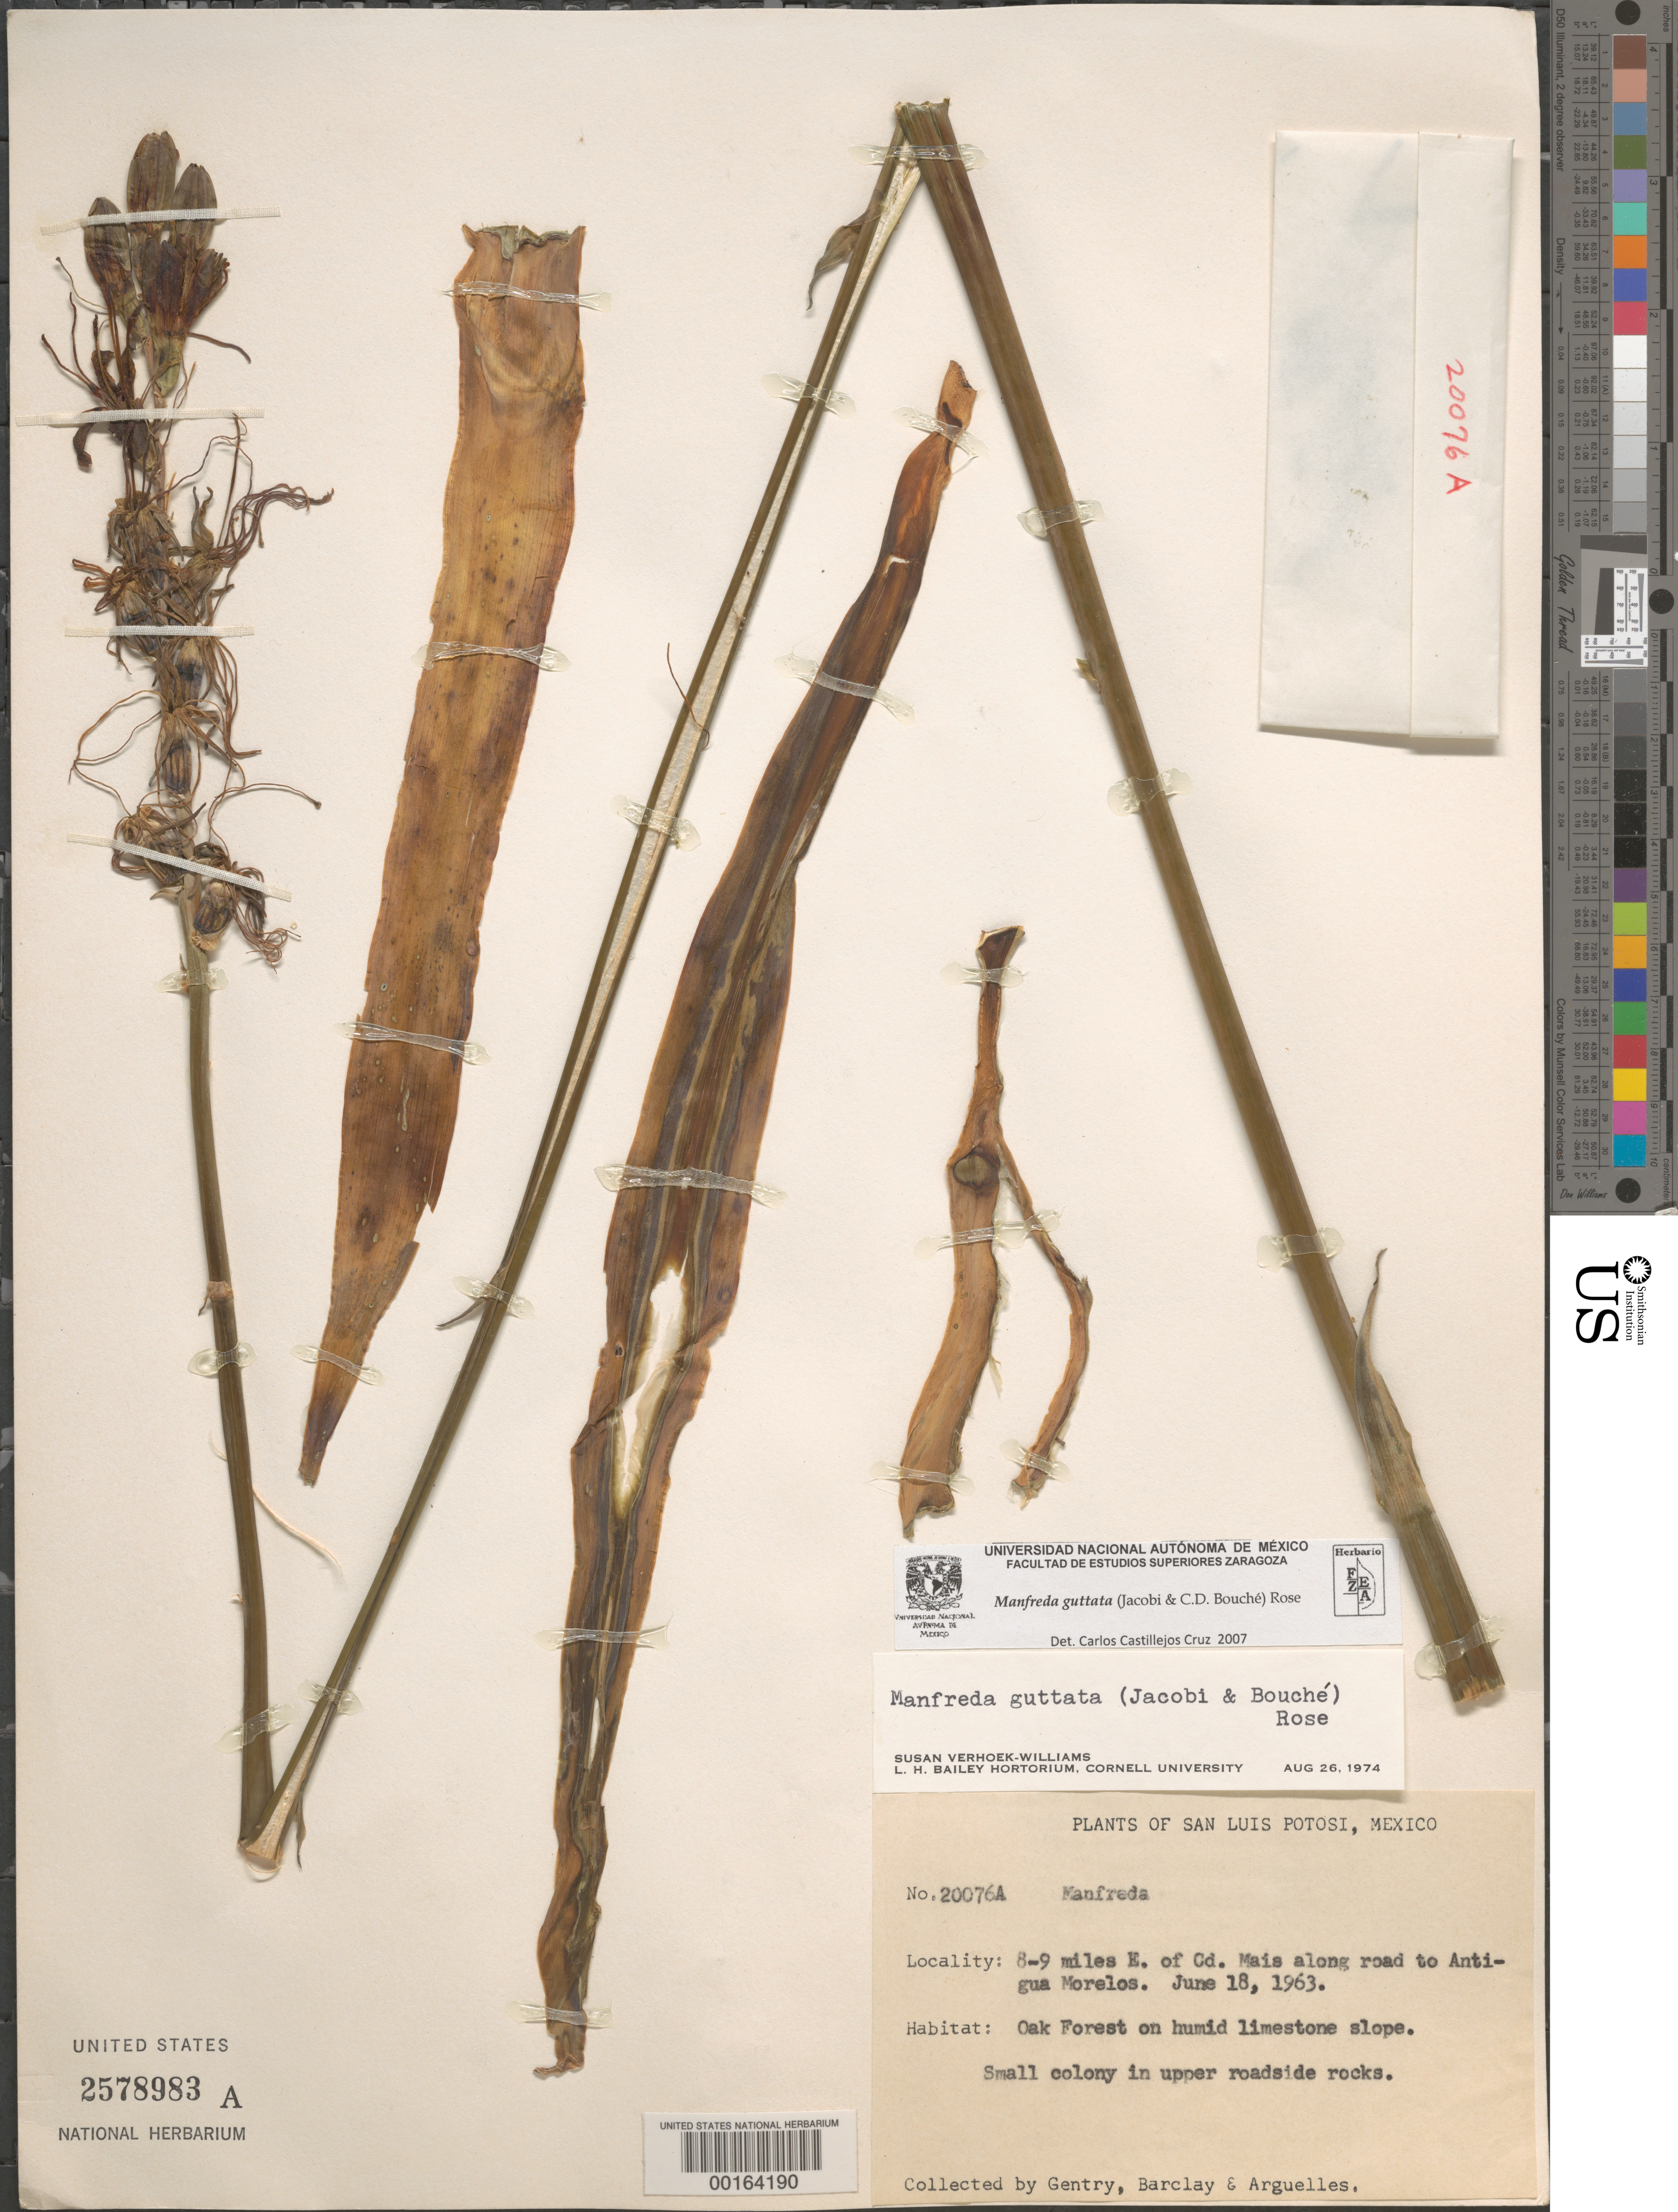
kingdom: Plantae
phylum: Tracheophyta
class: Liliopsida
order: Asparagales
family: Asparagaceae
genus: Manfreda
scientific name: Manfreda guttata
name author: (Jacobi & C.D. Bouché) Rose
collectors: H. S. Gentry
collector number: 20076a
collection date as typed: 18 Jun 1963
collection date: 1963-06-18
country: Mexico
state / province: Morelos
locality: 8-9 mi E of Cd Mais along road to Antigua Morelos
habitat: Oak forest on humid limestone slope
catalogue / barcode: US 2578983A